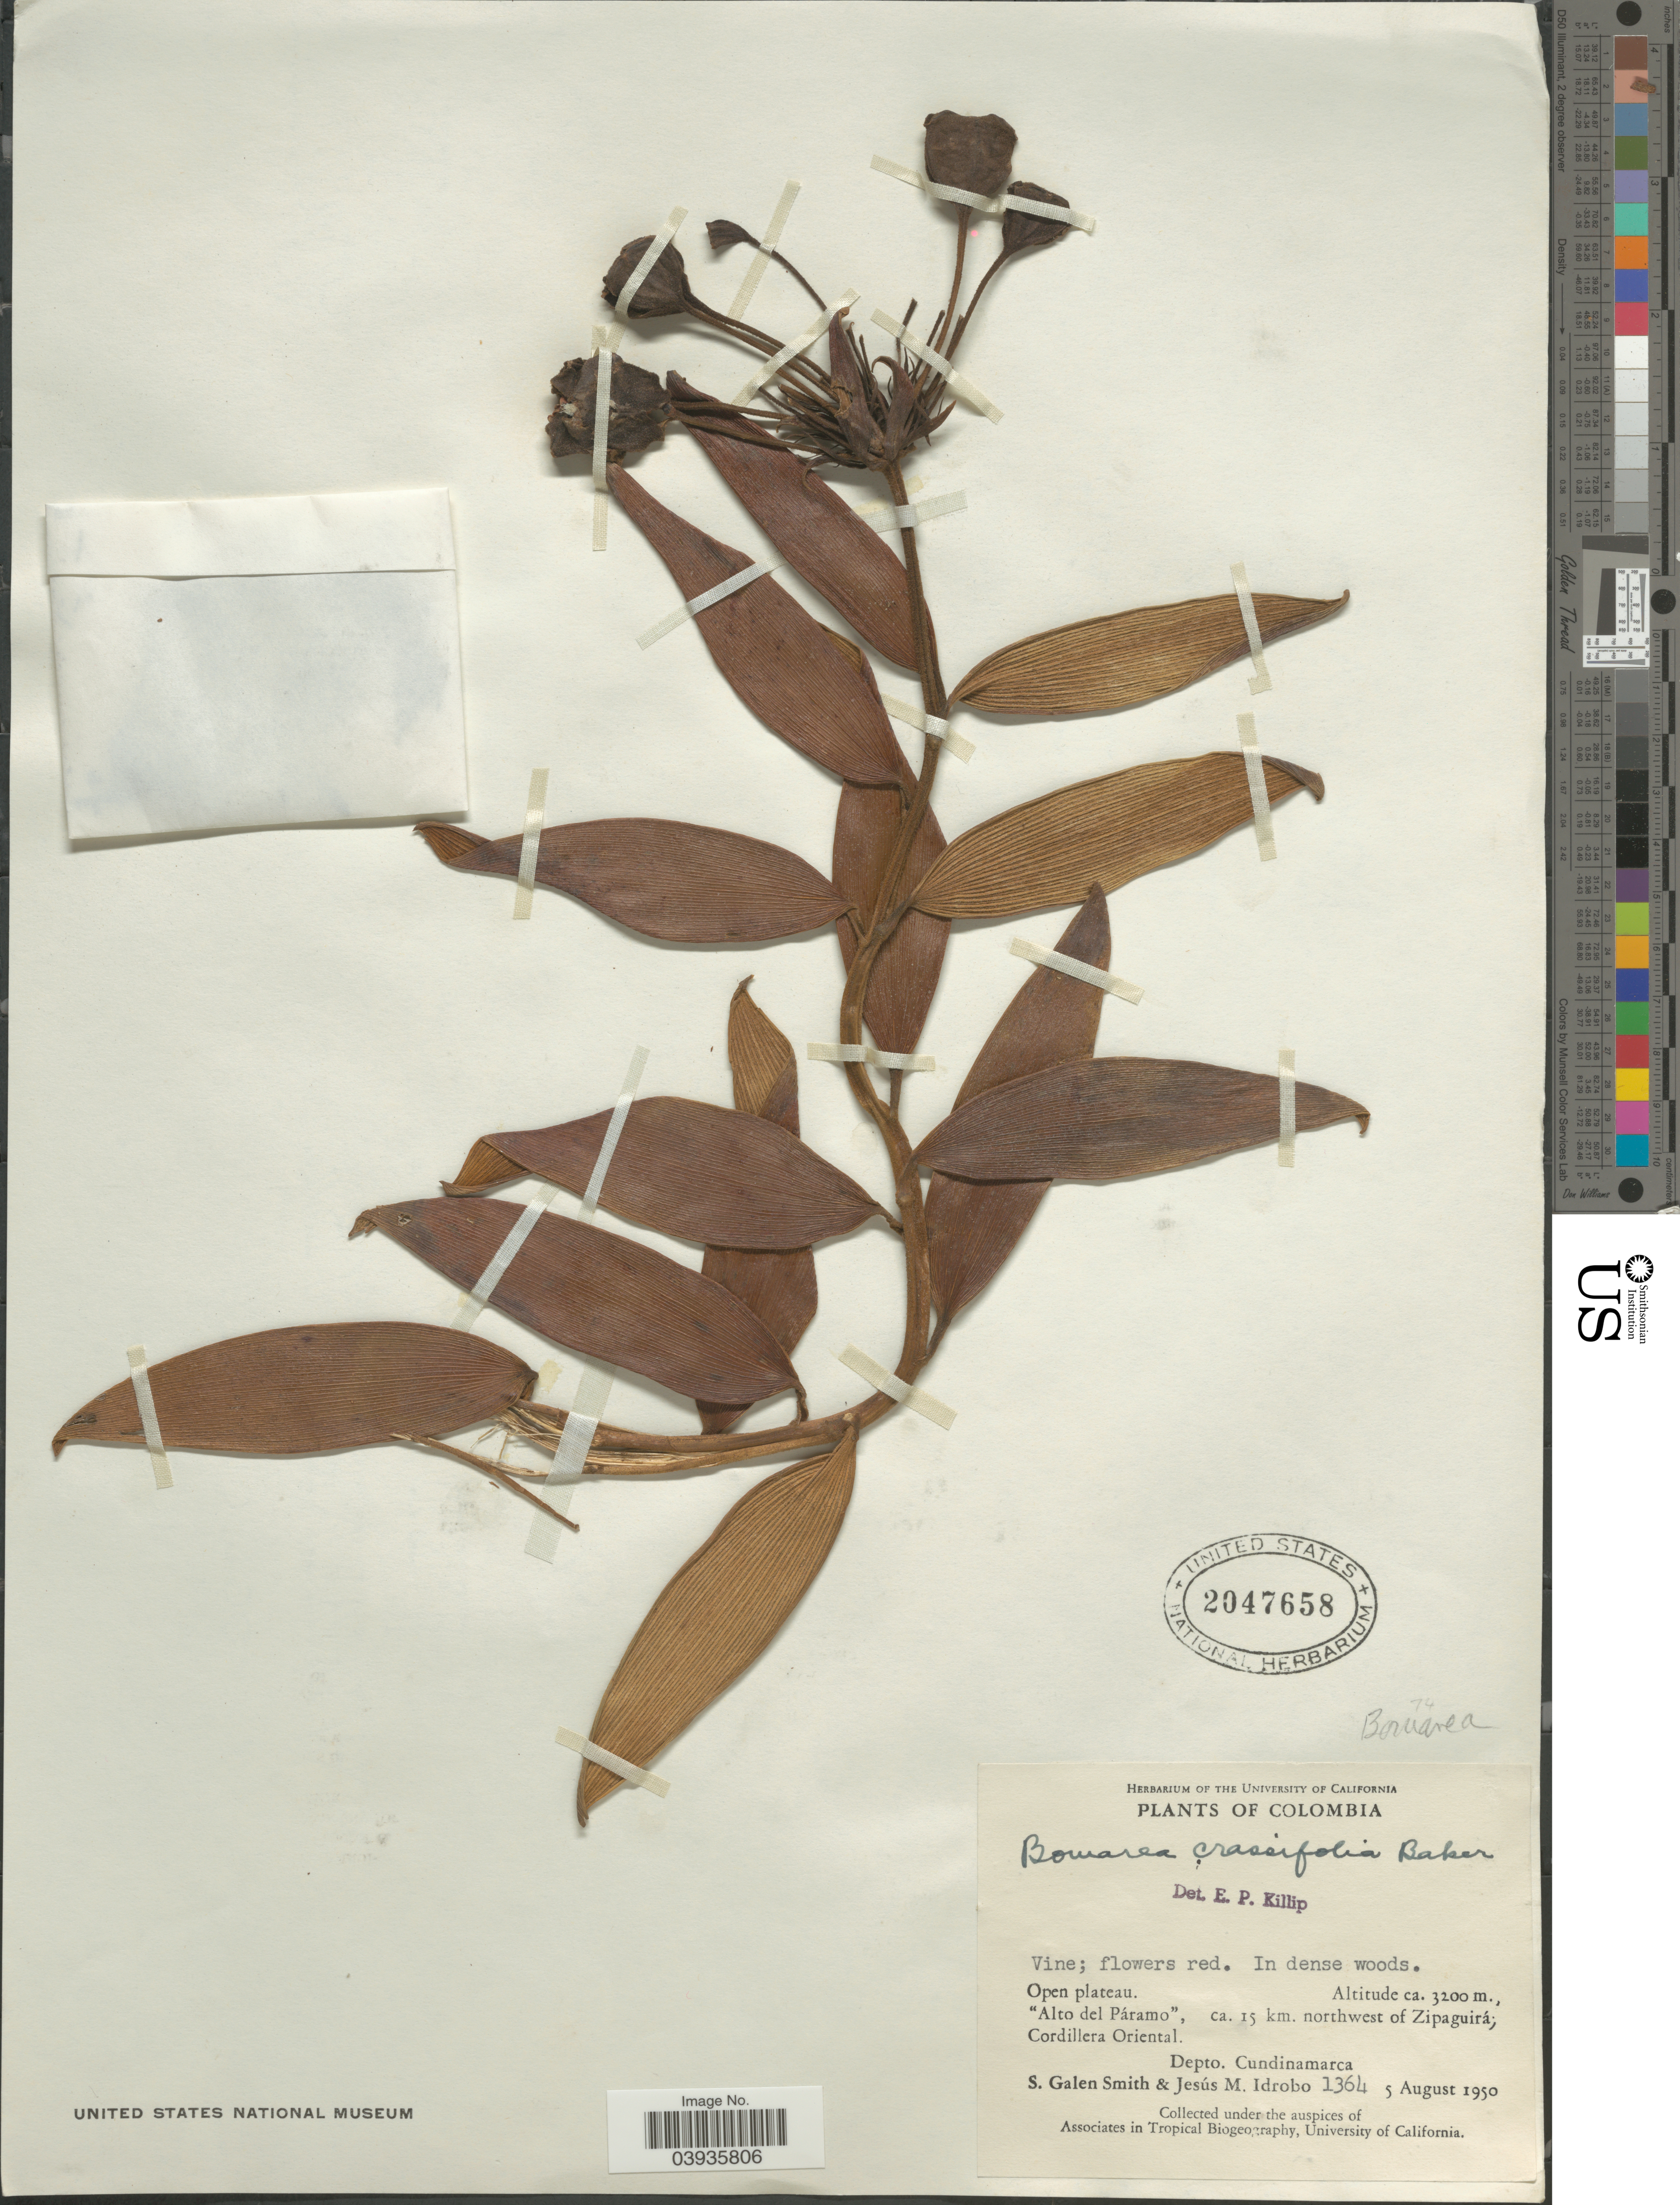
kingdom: Plantae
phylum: Tracheophyta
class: Liliopsida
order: Liliales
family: Alstroemeriaceae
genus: Bomarea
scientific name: Bomarea crassifolia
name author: Baker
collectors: S. G. Smith & J. M. Idrobo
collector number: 1364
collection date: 1950-08-05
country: Colombia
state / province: Cundinamarca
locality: Alto del Páramo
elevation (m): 3200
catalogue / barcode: US 2047658